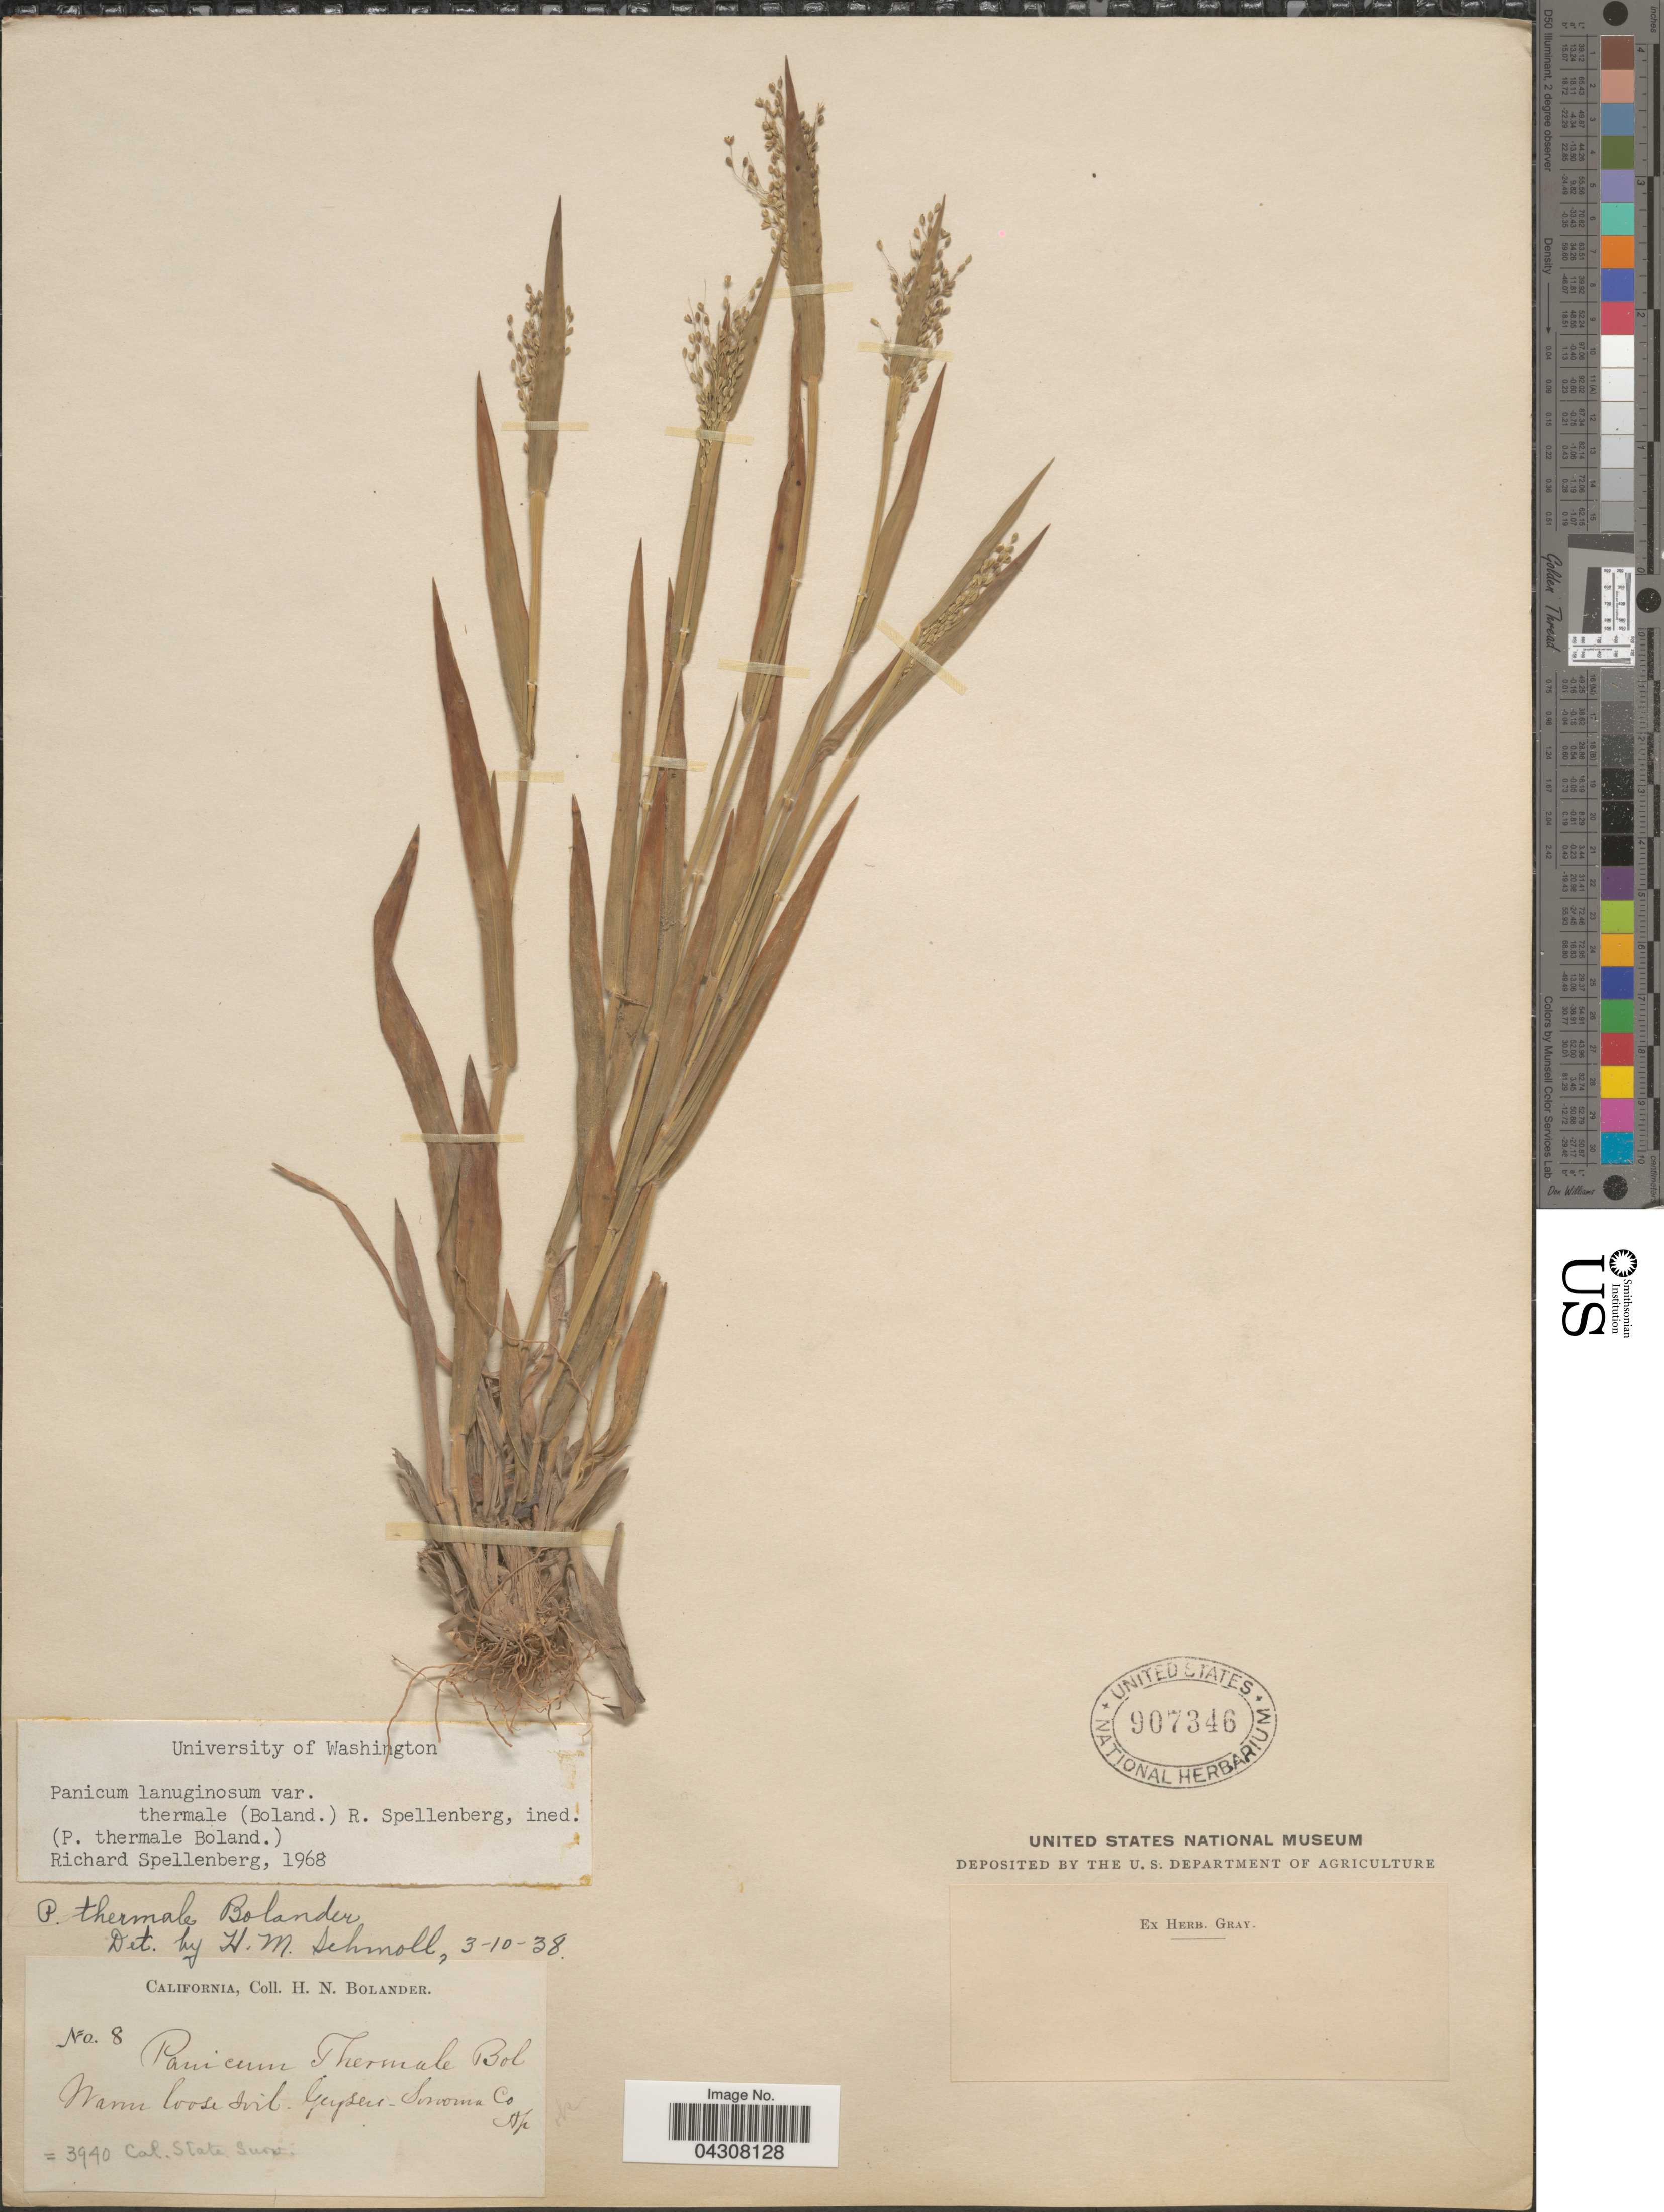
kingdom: Plantae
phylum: Tracheophyta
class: Liliopsida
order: Poales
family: Poaceae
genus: Dichanthelium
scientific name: Dichanthelium acuminatum var. acuminatum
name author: (Sw.) Gould & C.A. Clark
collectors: H. Bolander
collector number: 8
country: United States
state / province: California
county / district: Sonoma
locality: Warm loose soil. Geysers-Sonoma Co Tp.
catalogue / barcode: US 907346